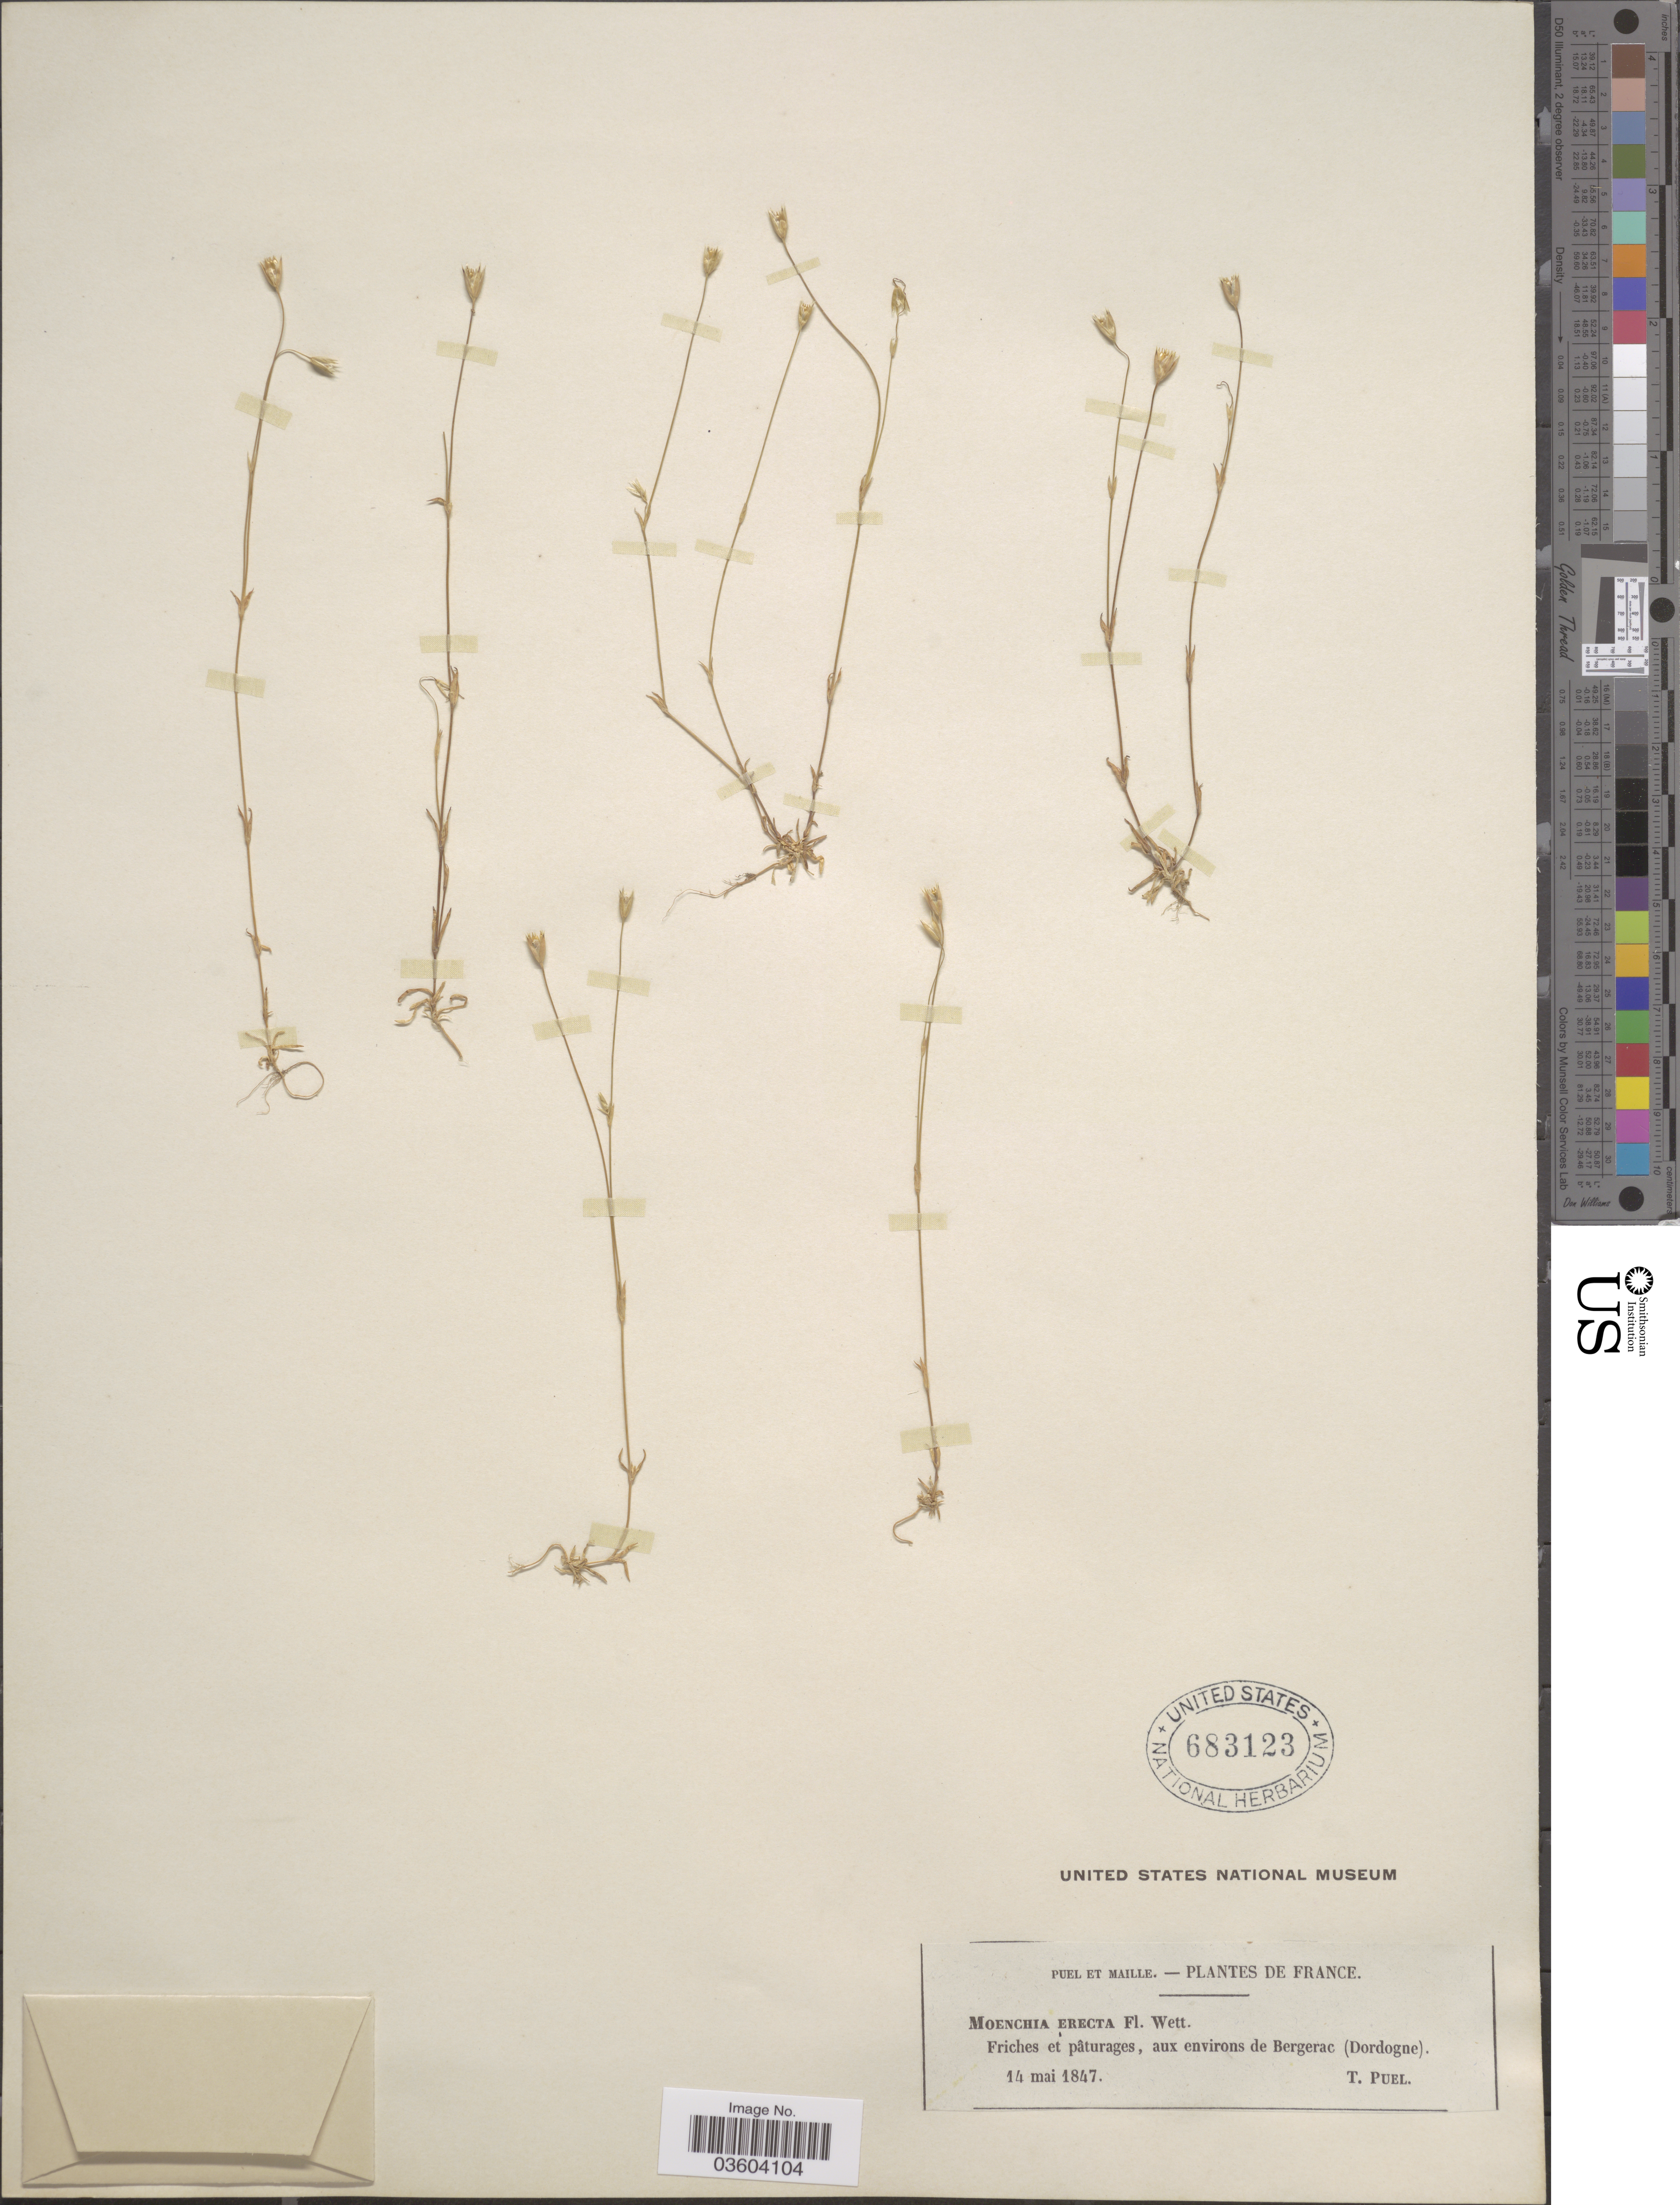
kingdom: Plantae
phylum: Tracheophyta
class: Magnoliopsida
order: Caryophyllales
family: Caryophyllaceae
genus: Moenchia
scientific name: Moenchia erecta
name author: (L.) G. Gaertn. et al.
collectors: T. Puel & Maille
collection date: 1847-05-14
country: France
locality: Friches et pâturages, aux environs de Bergerac (Dordogne).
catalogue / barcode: US 683123